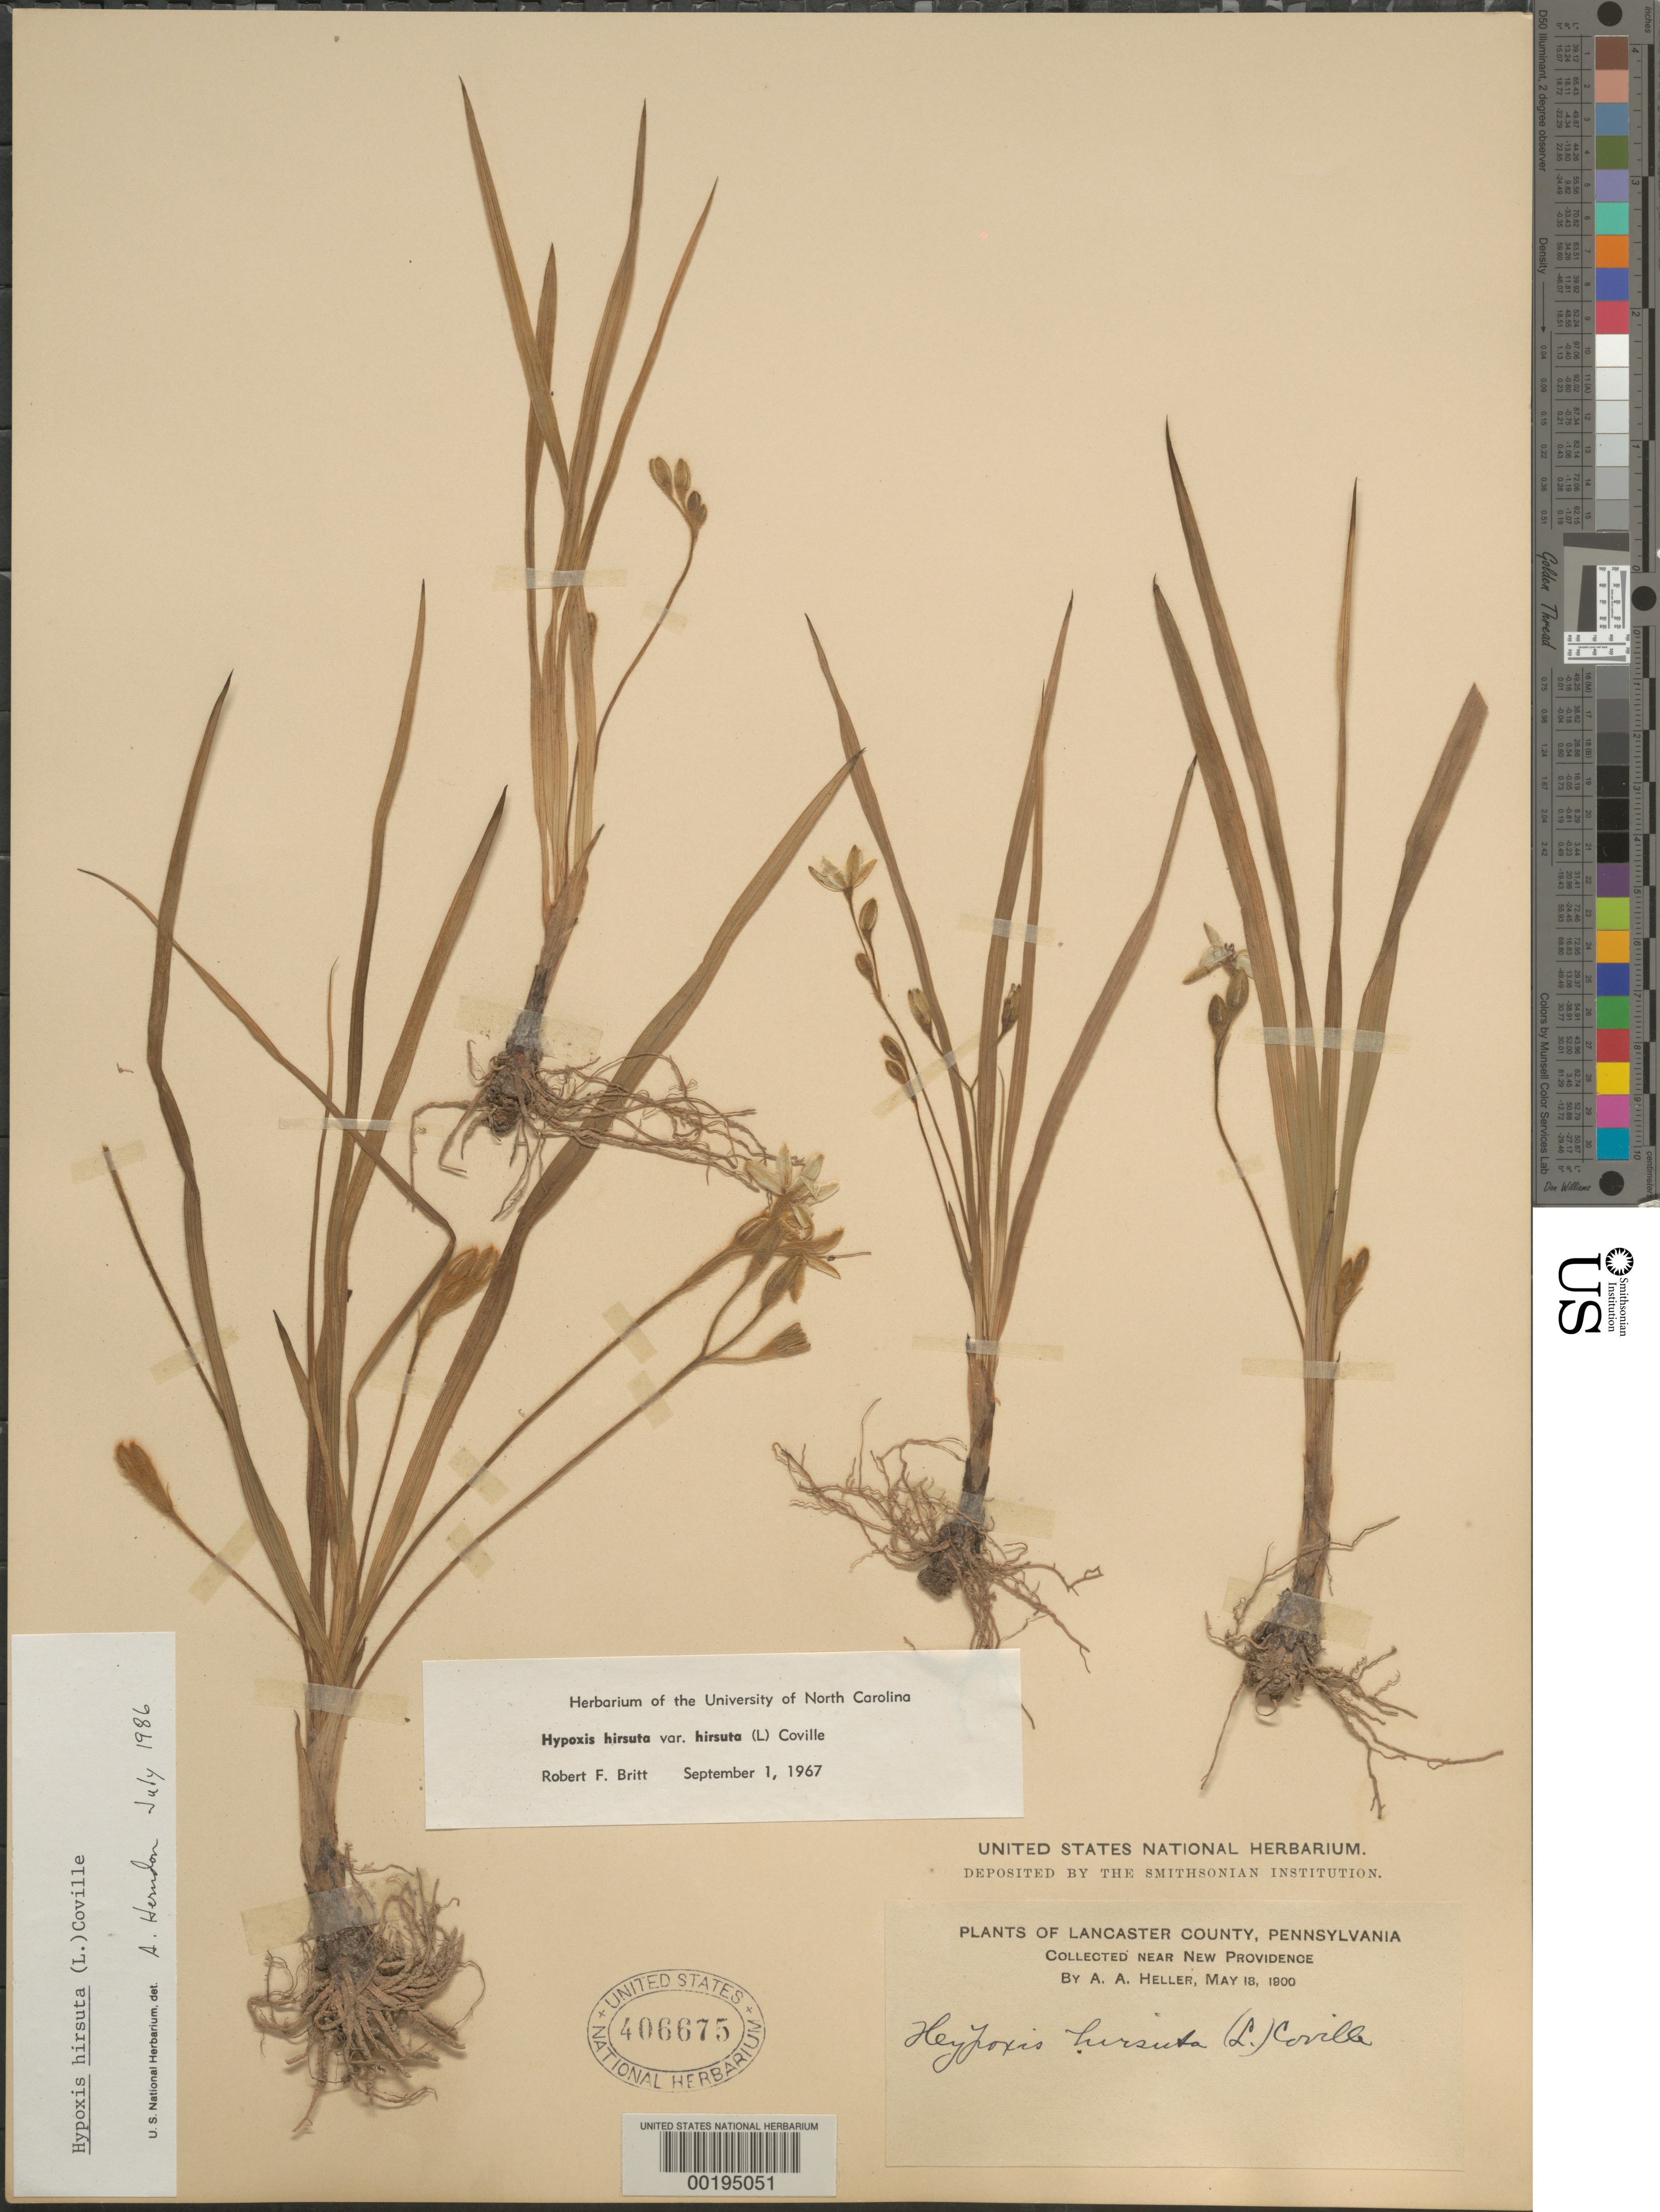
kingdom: Plantae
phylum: Tracheophyta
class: Liliopsida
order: Asparagales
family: Hypoxidaceae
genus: Hypoxis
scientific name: Hypoxis hirsuta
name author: (L.) Coville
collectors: A. A. Heller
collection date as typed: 18 May 1900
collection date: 1900-05-18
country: United States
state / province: Pennsylvania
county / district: Lancaster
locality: Near new providence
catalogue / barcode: US 406675